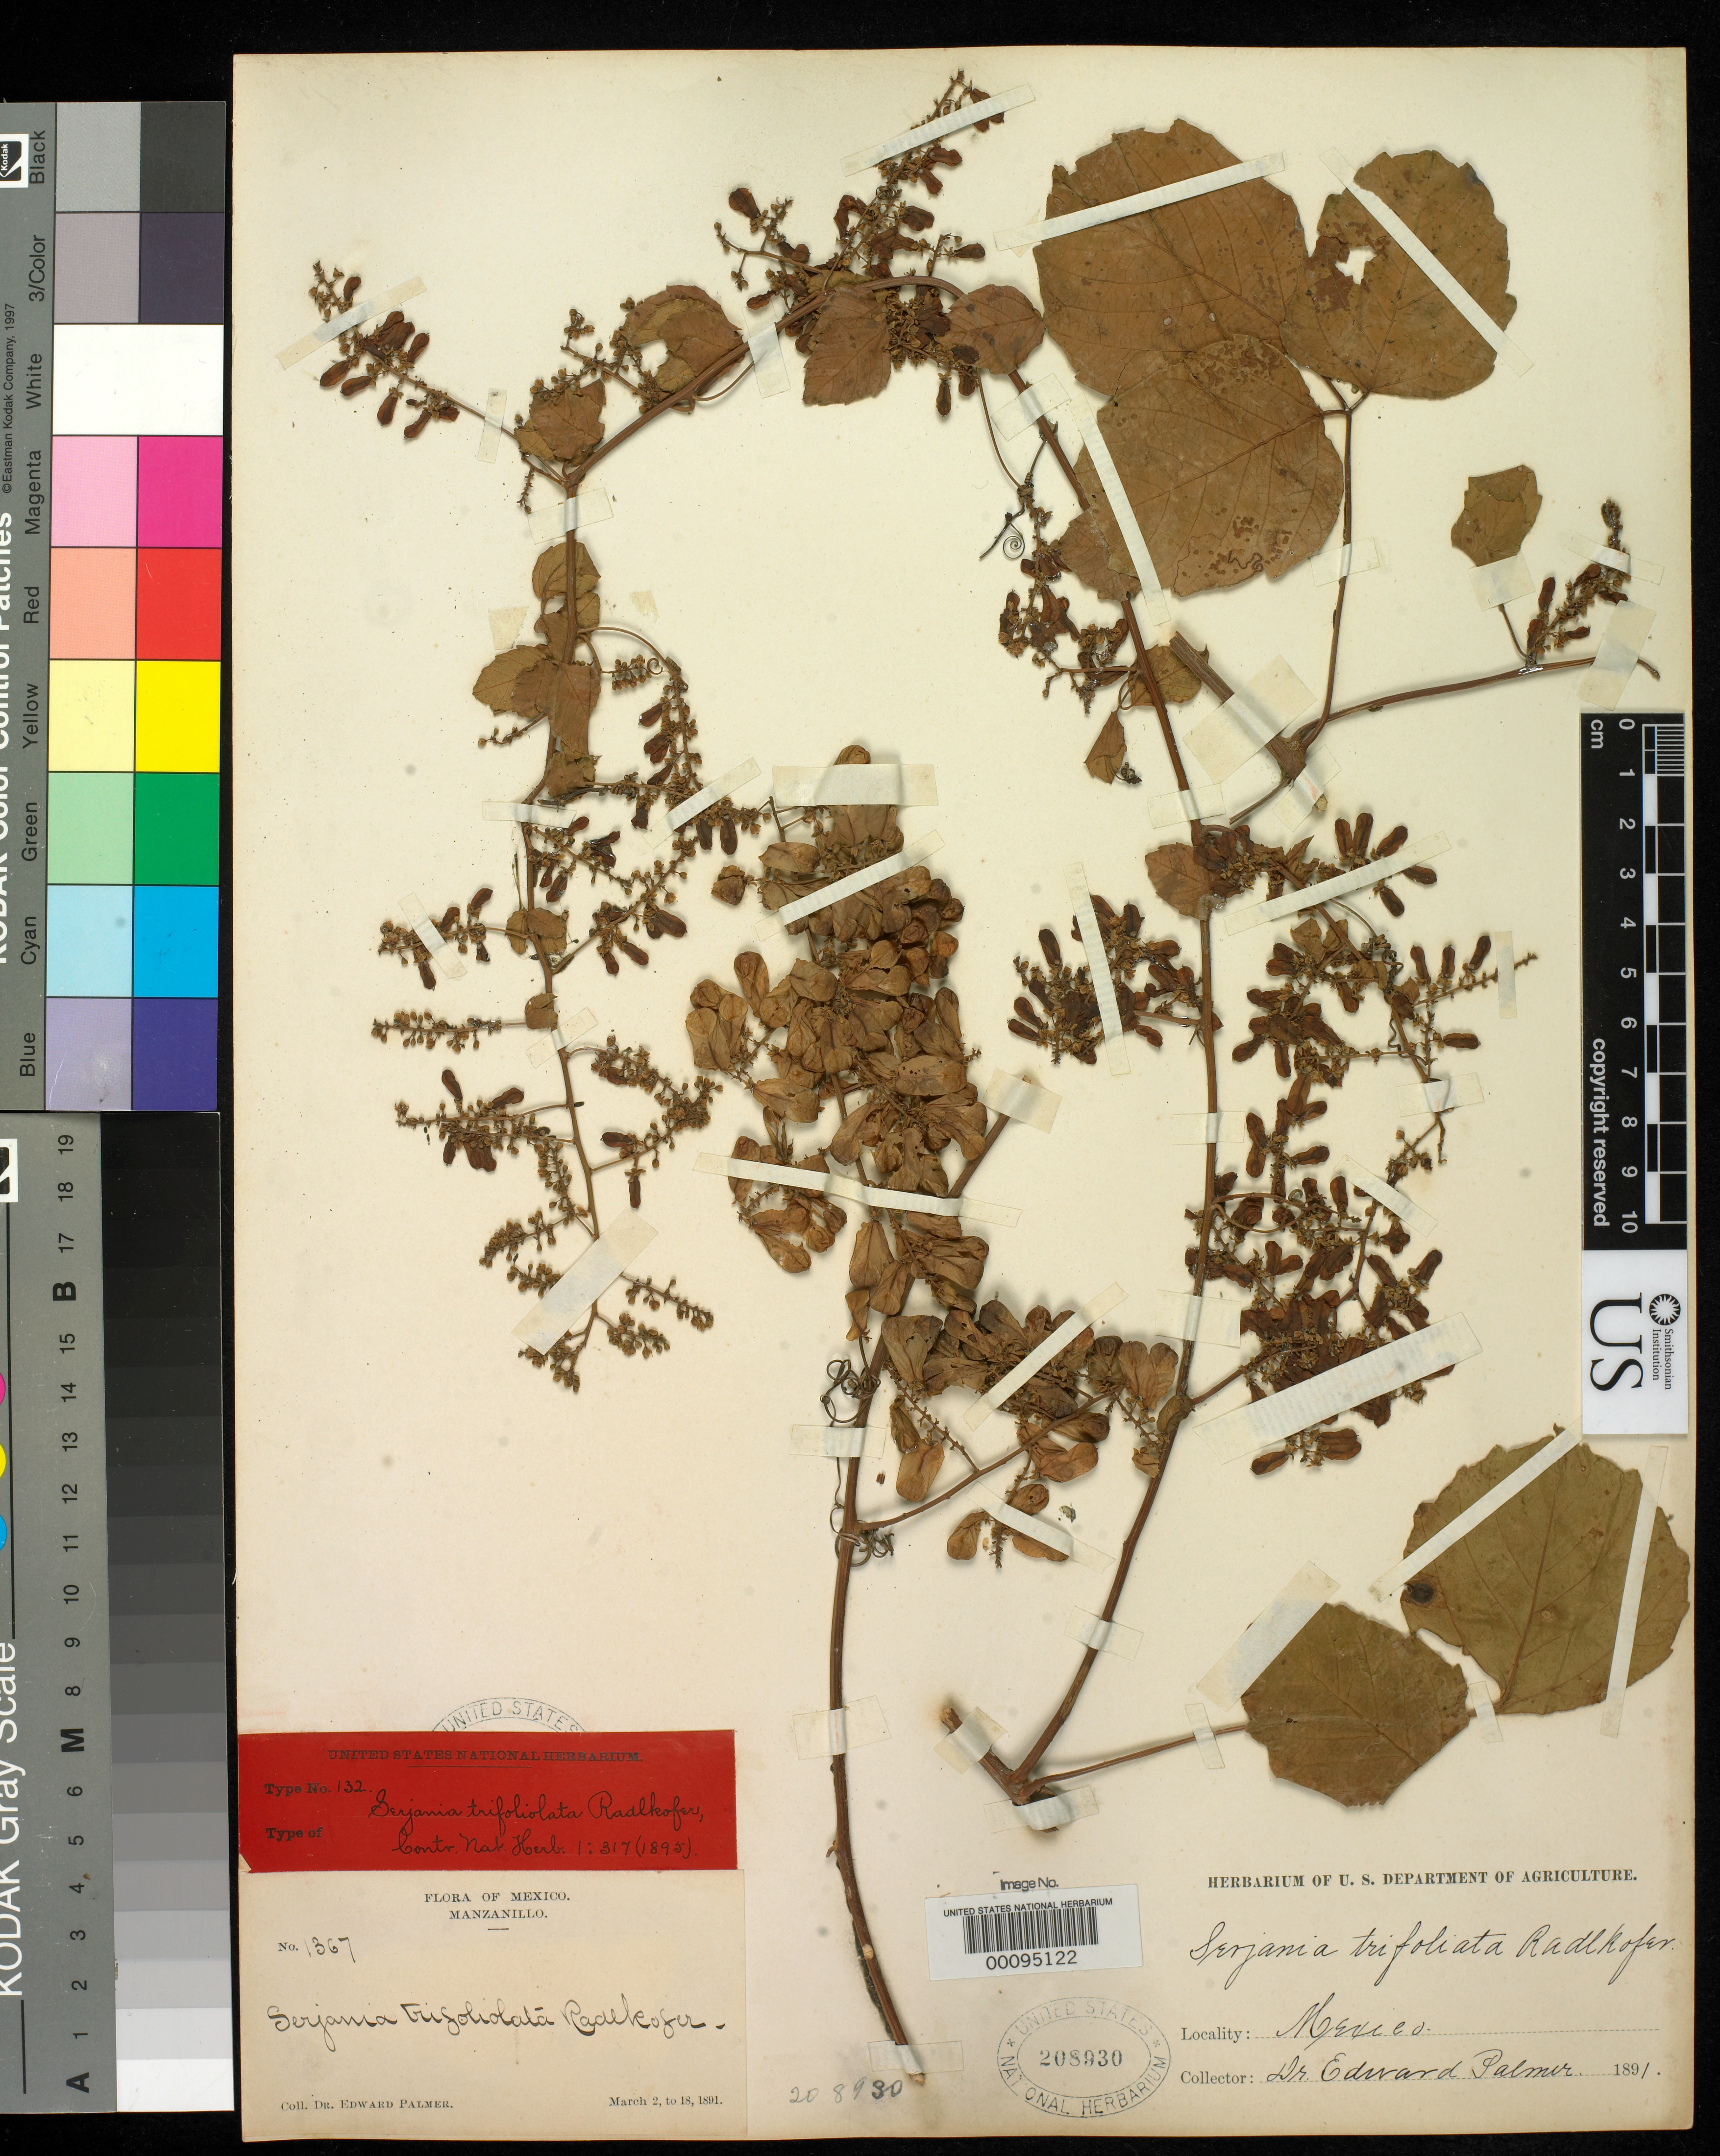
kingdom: Plantae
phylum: Tracheophyta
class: Magnoliopsida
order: Sapindales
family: Sapindaceae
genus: Serjania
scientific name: Serjania trifoliolata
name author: Radlk.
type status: Type Collection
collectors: E. Palmer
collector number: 1367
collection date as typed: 02 Mar 1891 to 18 Mar 1891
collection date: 1891-03-02/1891-03-18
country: Mexico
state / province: Colima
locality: Manzanillo, ad flumen cottone.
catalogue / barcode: US 208930